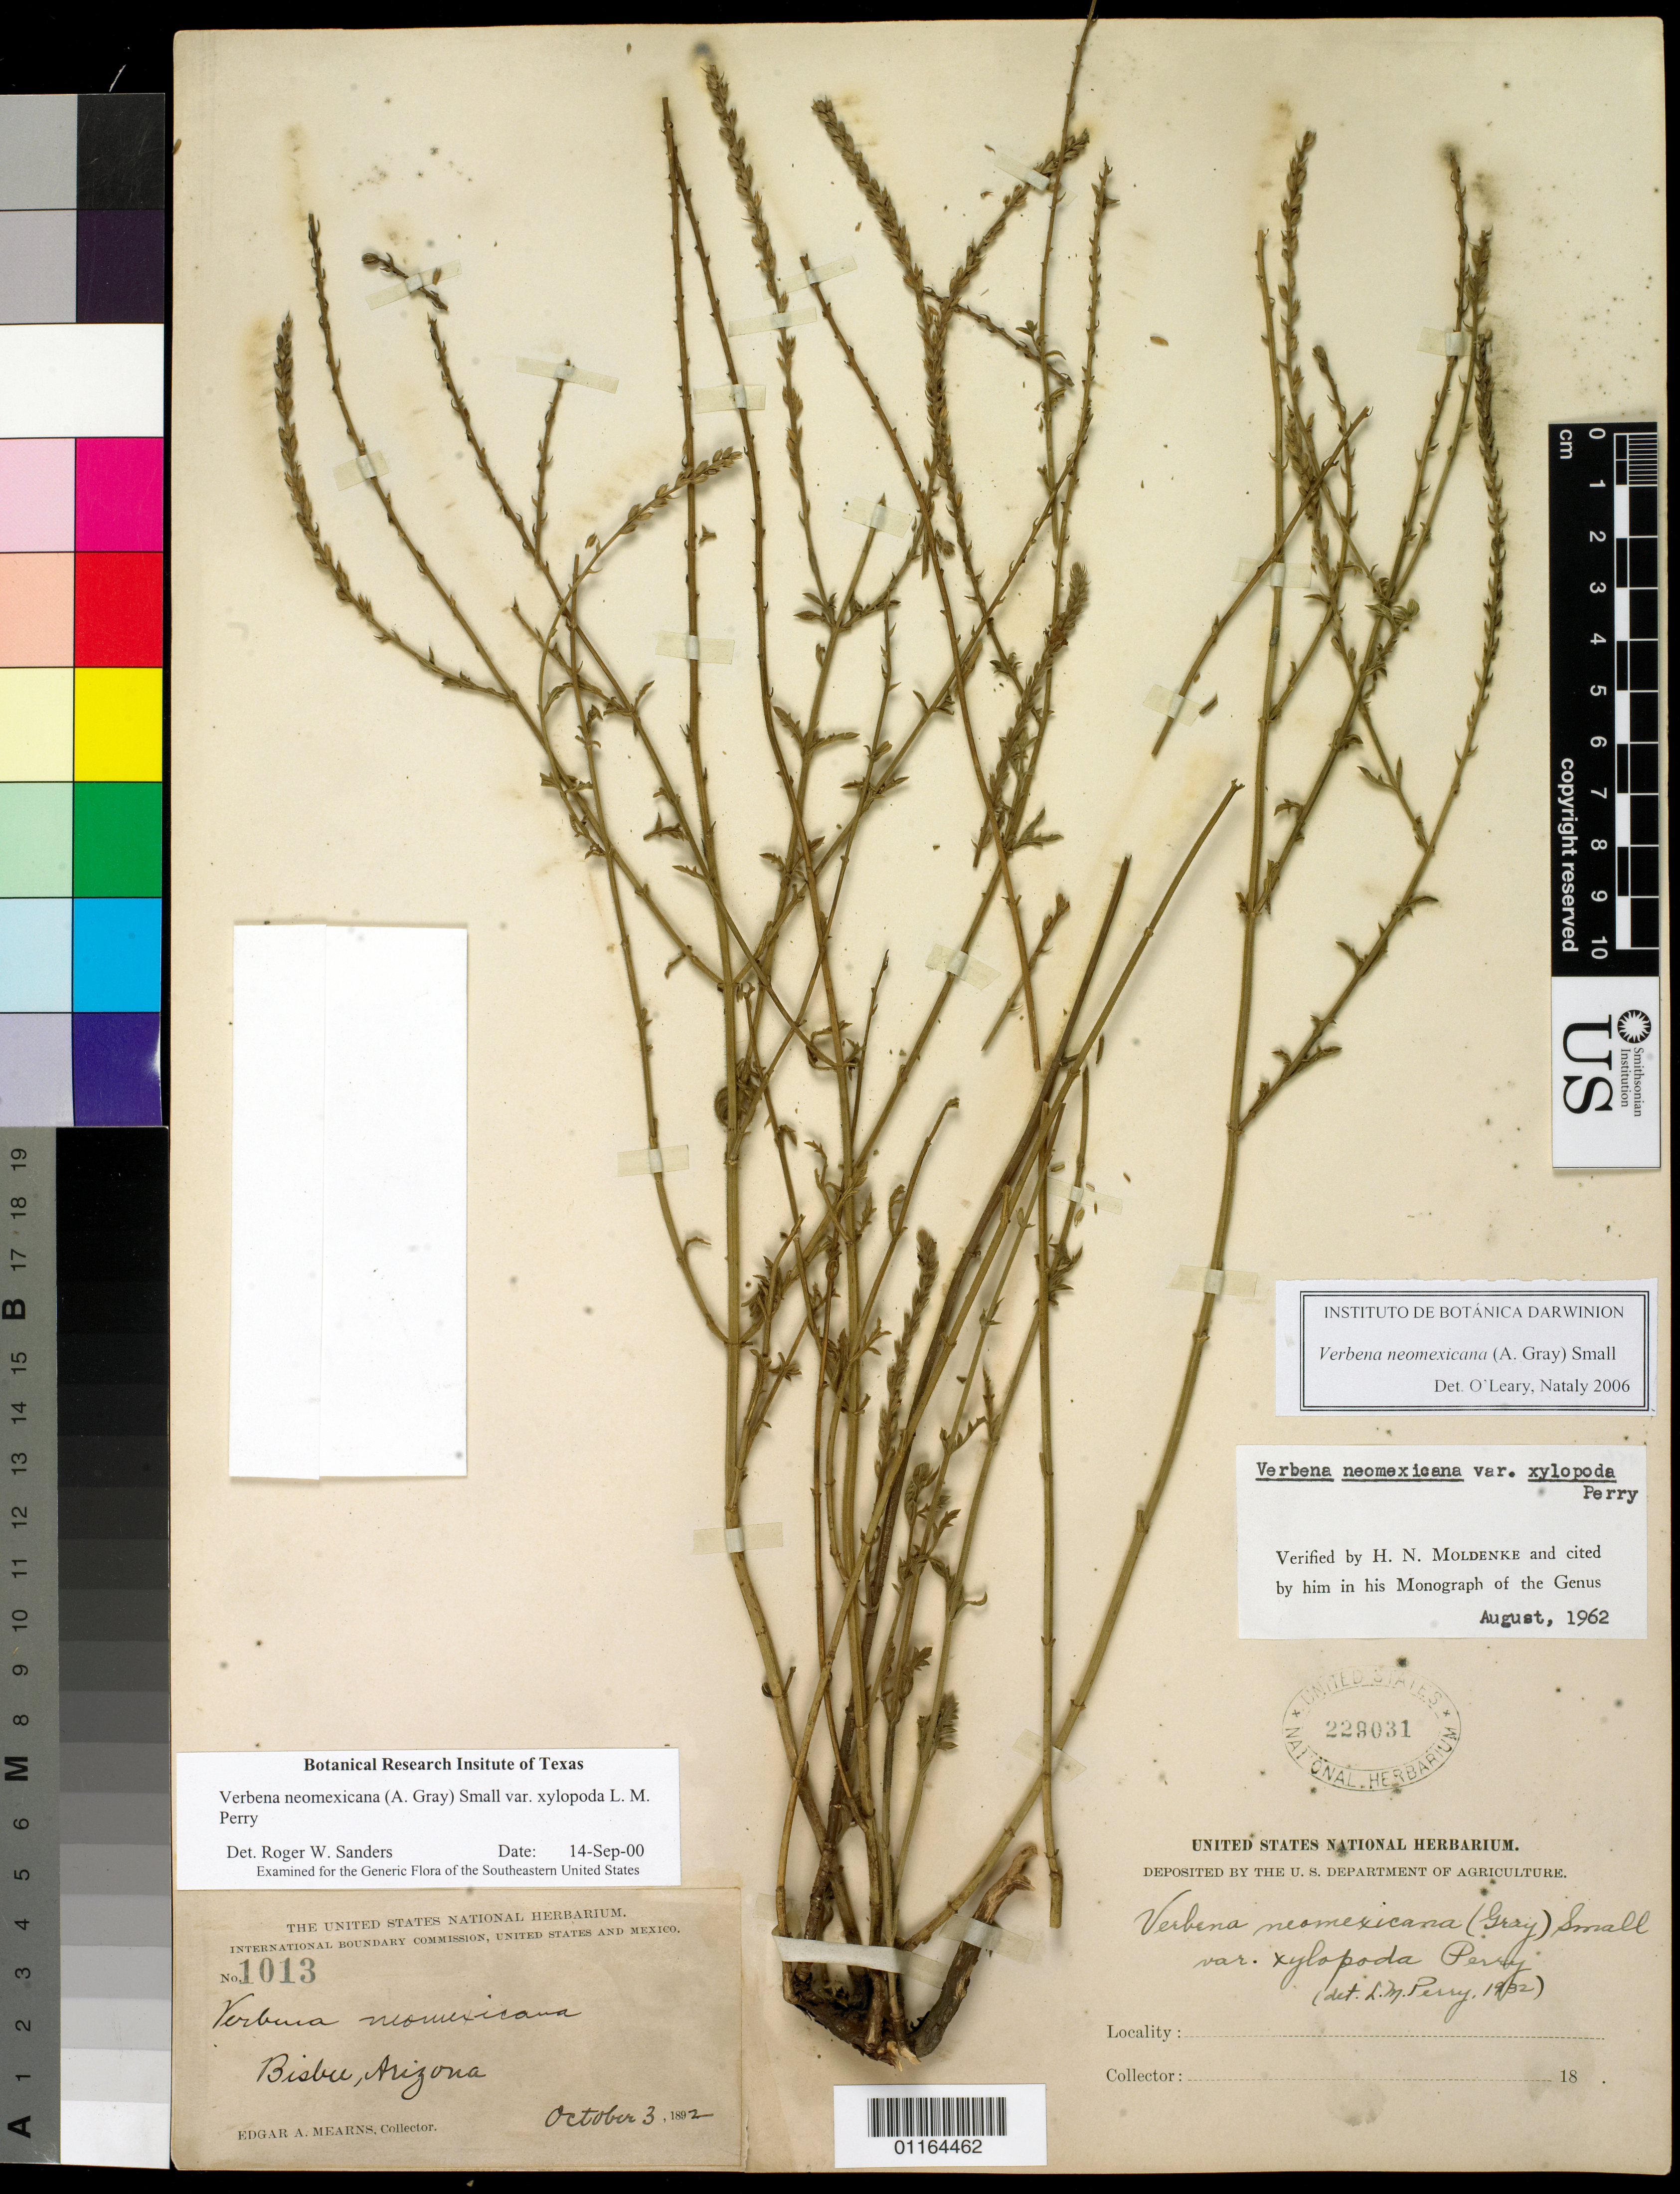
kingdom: Plantae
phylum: Tracheophyta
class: Magnoliopsida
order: Lamiales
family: Verbenaceae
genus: Verbena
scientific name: Verbena neomexicana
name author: (A. Gray) Small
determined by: O'Leary, N.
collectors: E. A. Mearns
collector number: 1013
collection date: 1892-10-03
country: United States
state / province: Arizona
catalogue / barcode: US 229031